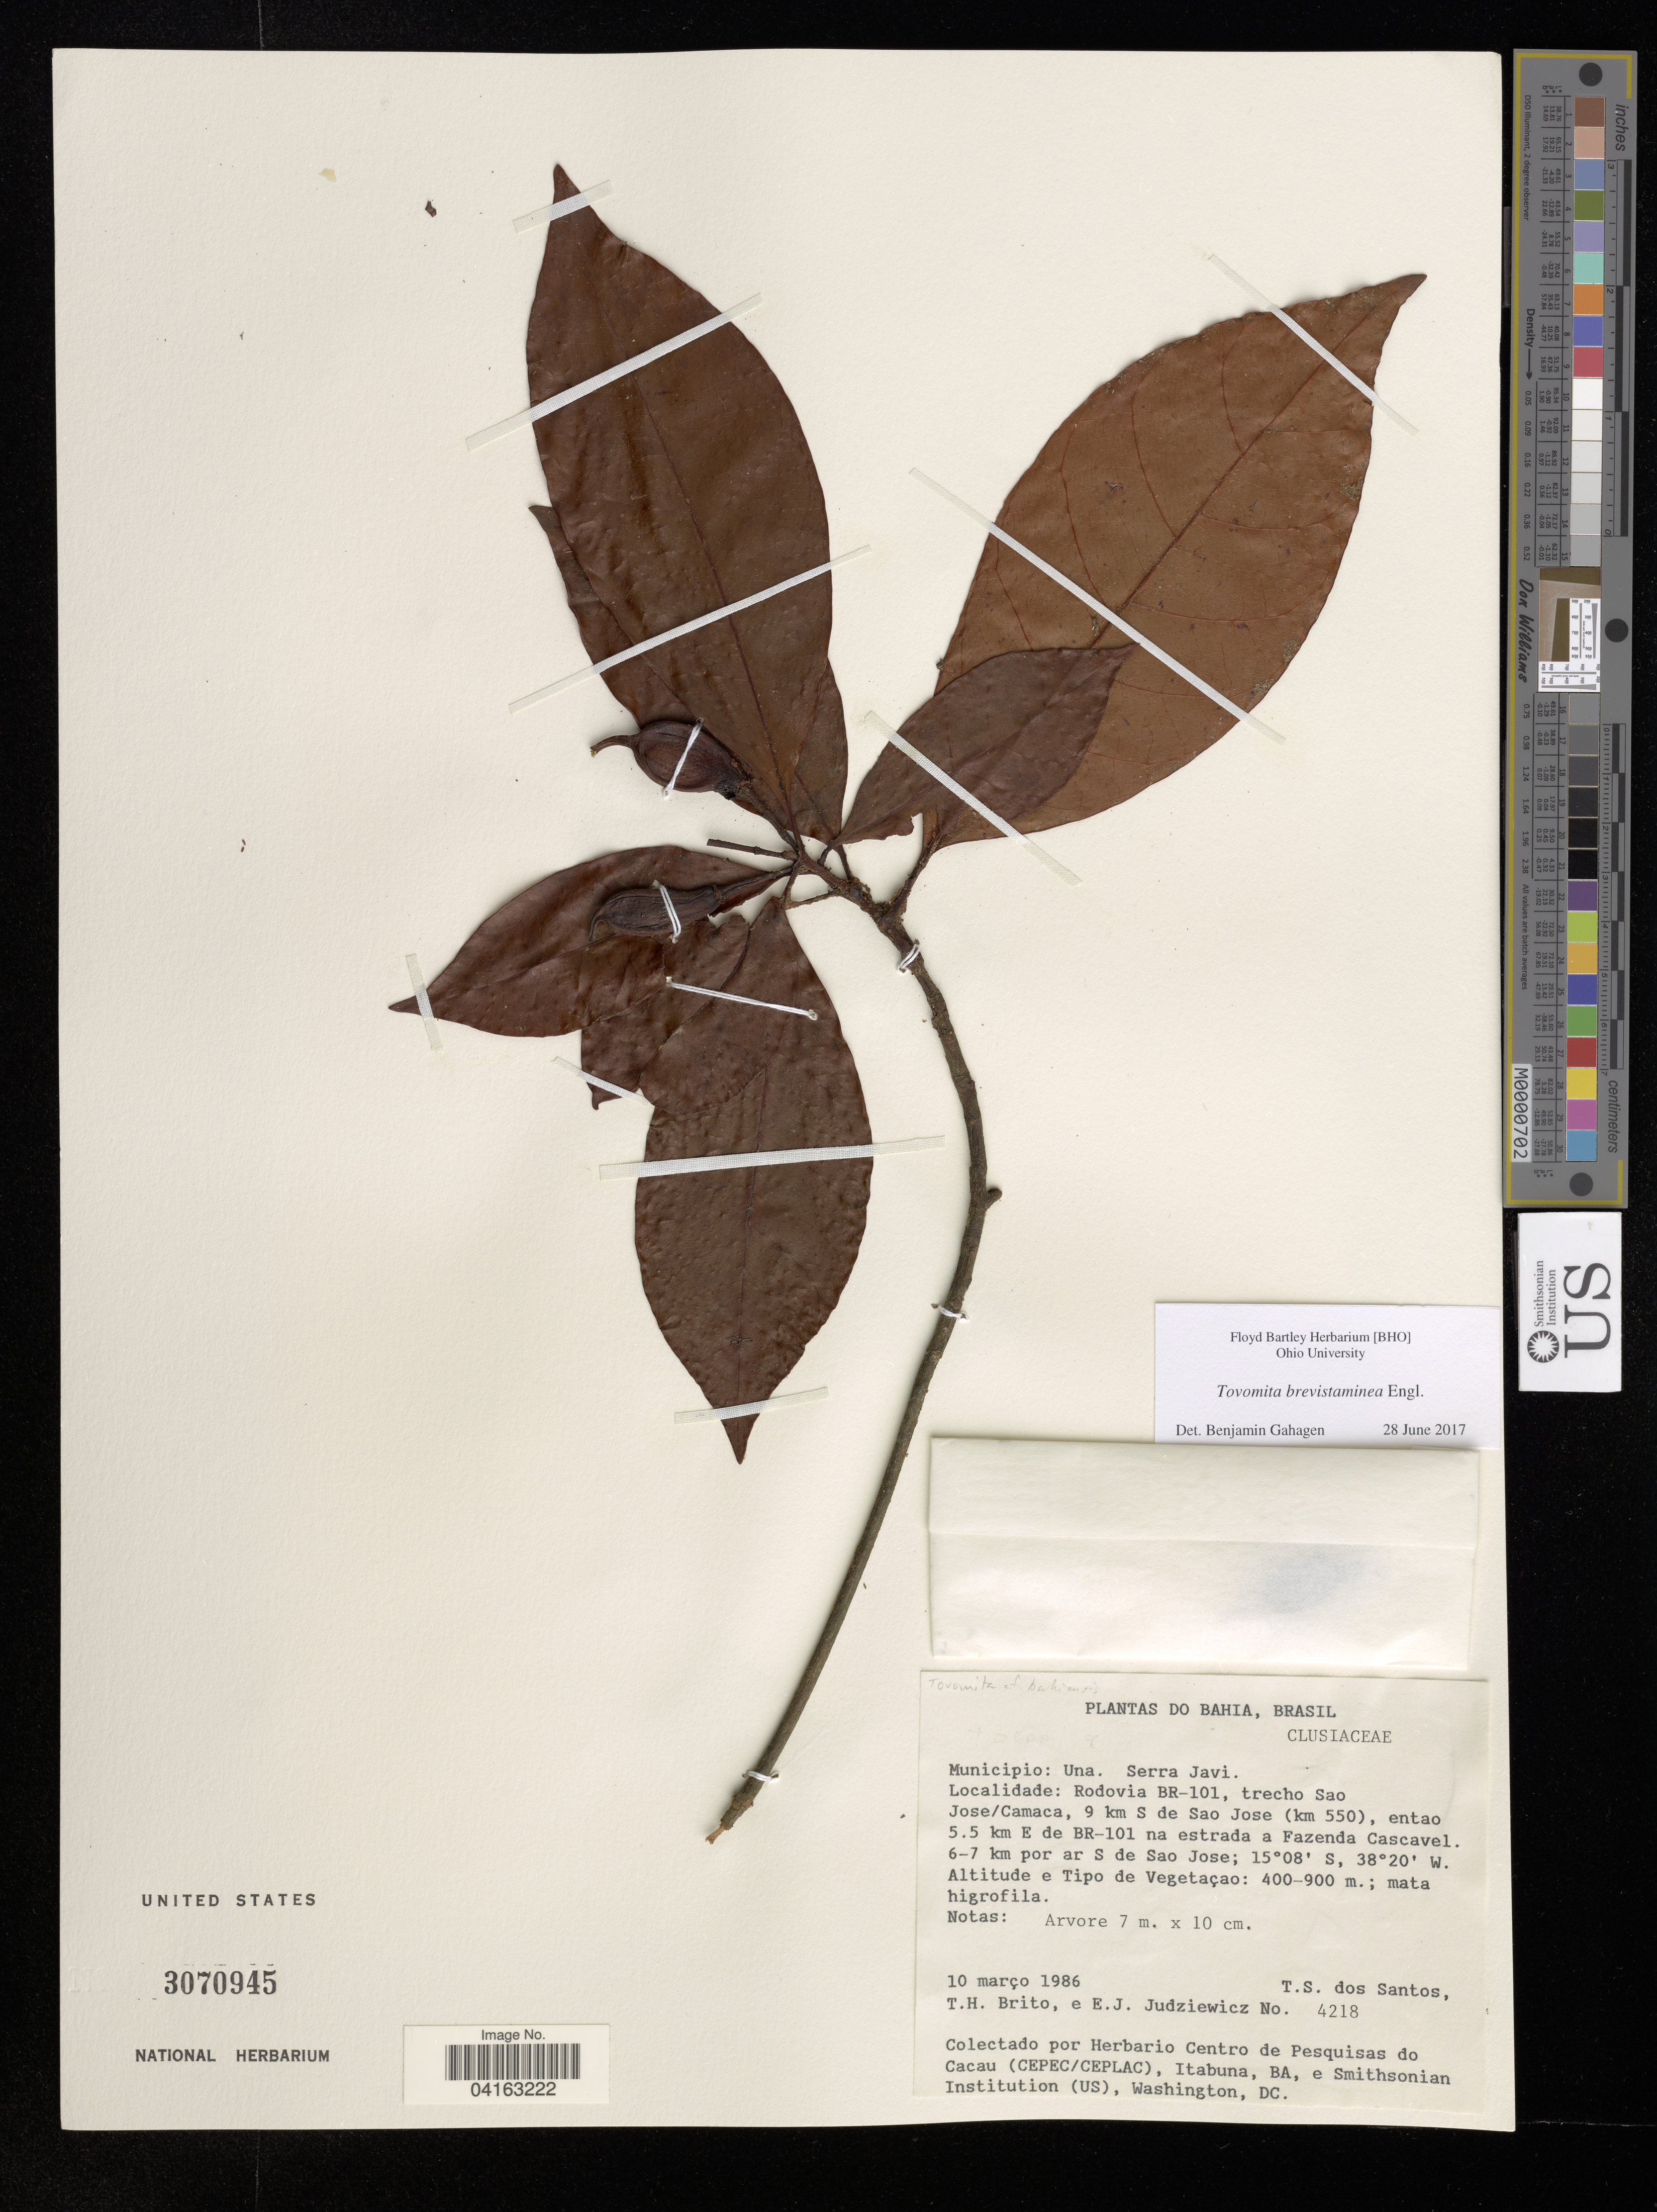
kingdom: Plantae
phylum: Tracheophyta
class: Magnoliopsida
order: Malpighiales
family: Clusiaceae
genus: Tovomita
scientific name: Tovomita brevistaminea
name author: Engl.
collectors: T. H. Brito & E. J. Judziewicz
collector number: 4218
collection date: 1986-03-10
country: Brazil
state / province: Bahia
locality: Municipio: Una. Serra Javi. Rodovia BR-101, trecho Sao Jose/Camaca, 9 km S de Sao Jose (km 550), entao 5.5 km E de BR-101 na estrada a Fazenda Cascavel. 6-7 km por ar S de Sao Jose.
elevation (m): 400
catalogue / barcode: US 3070945